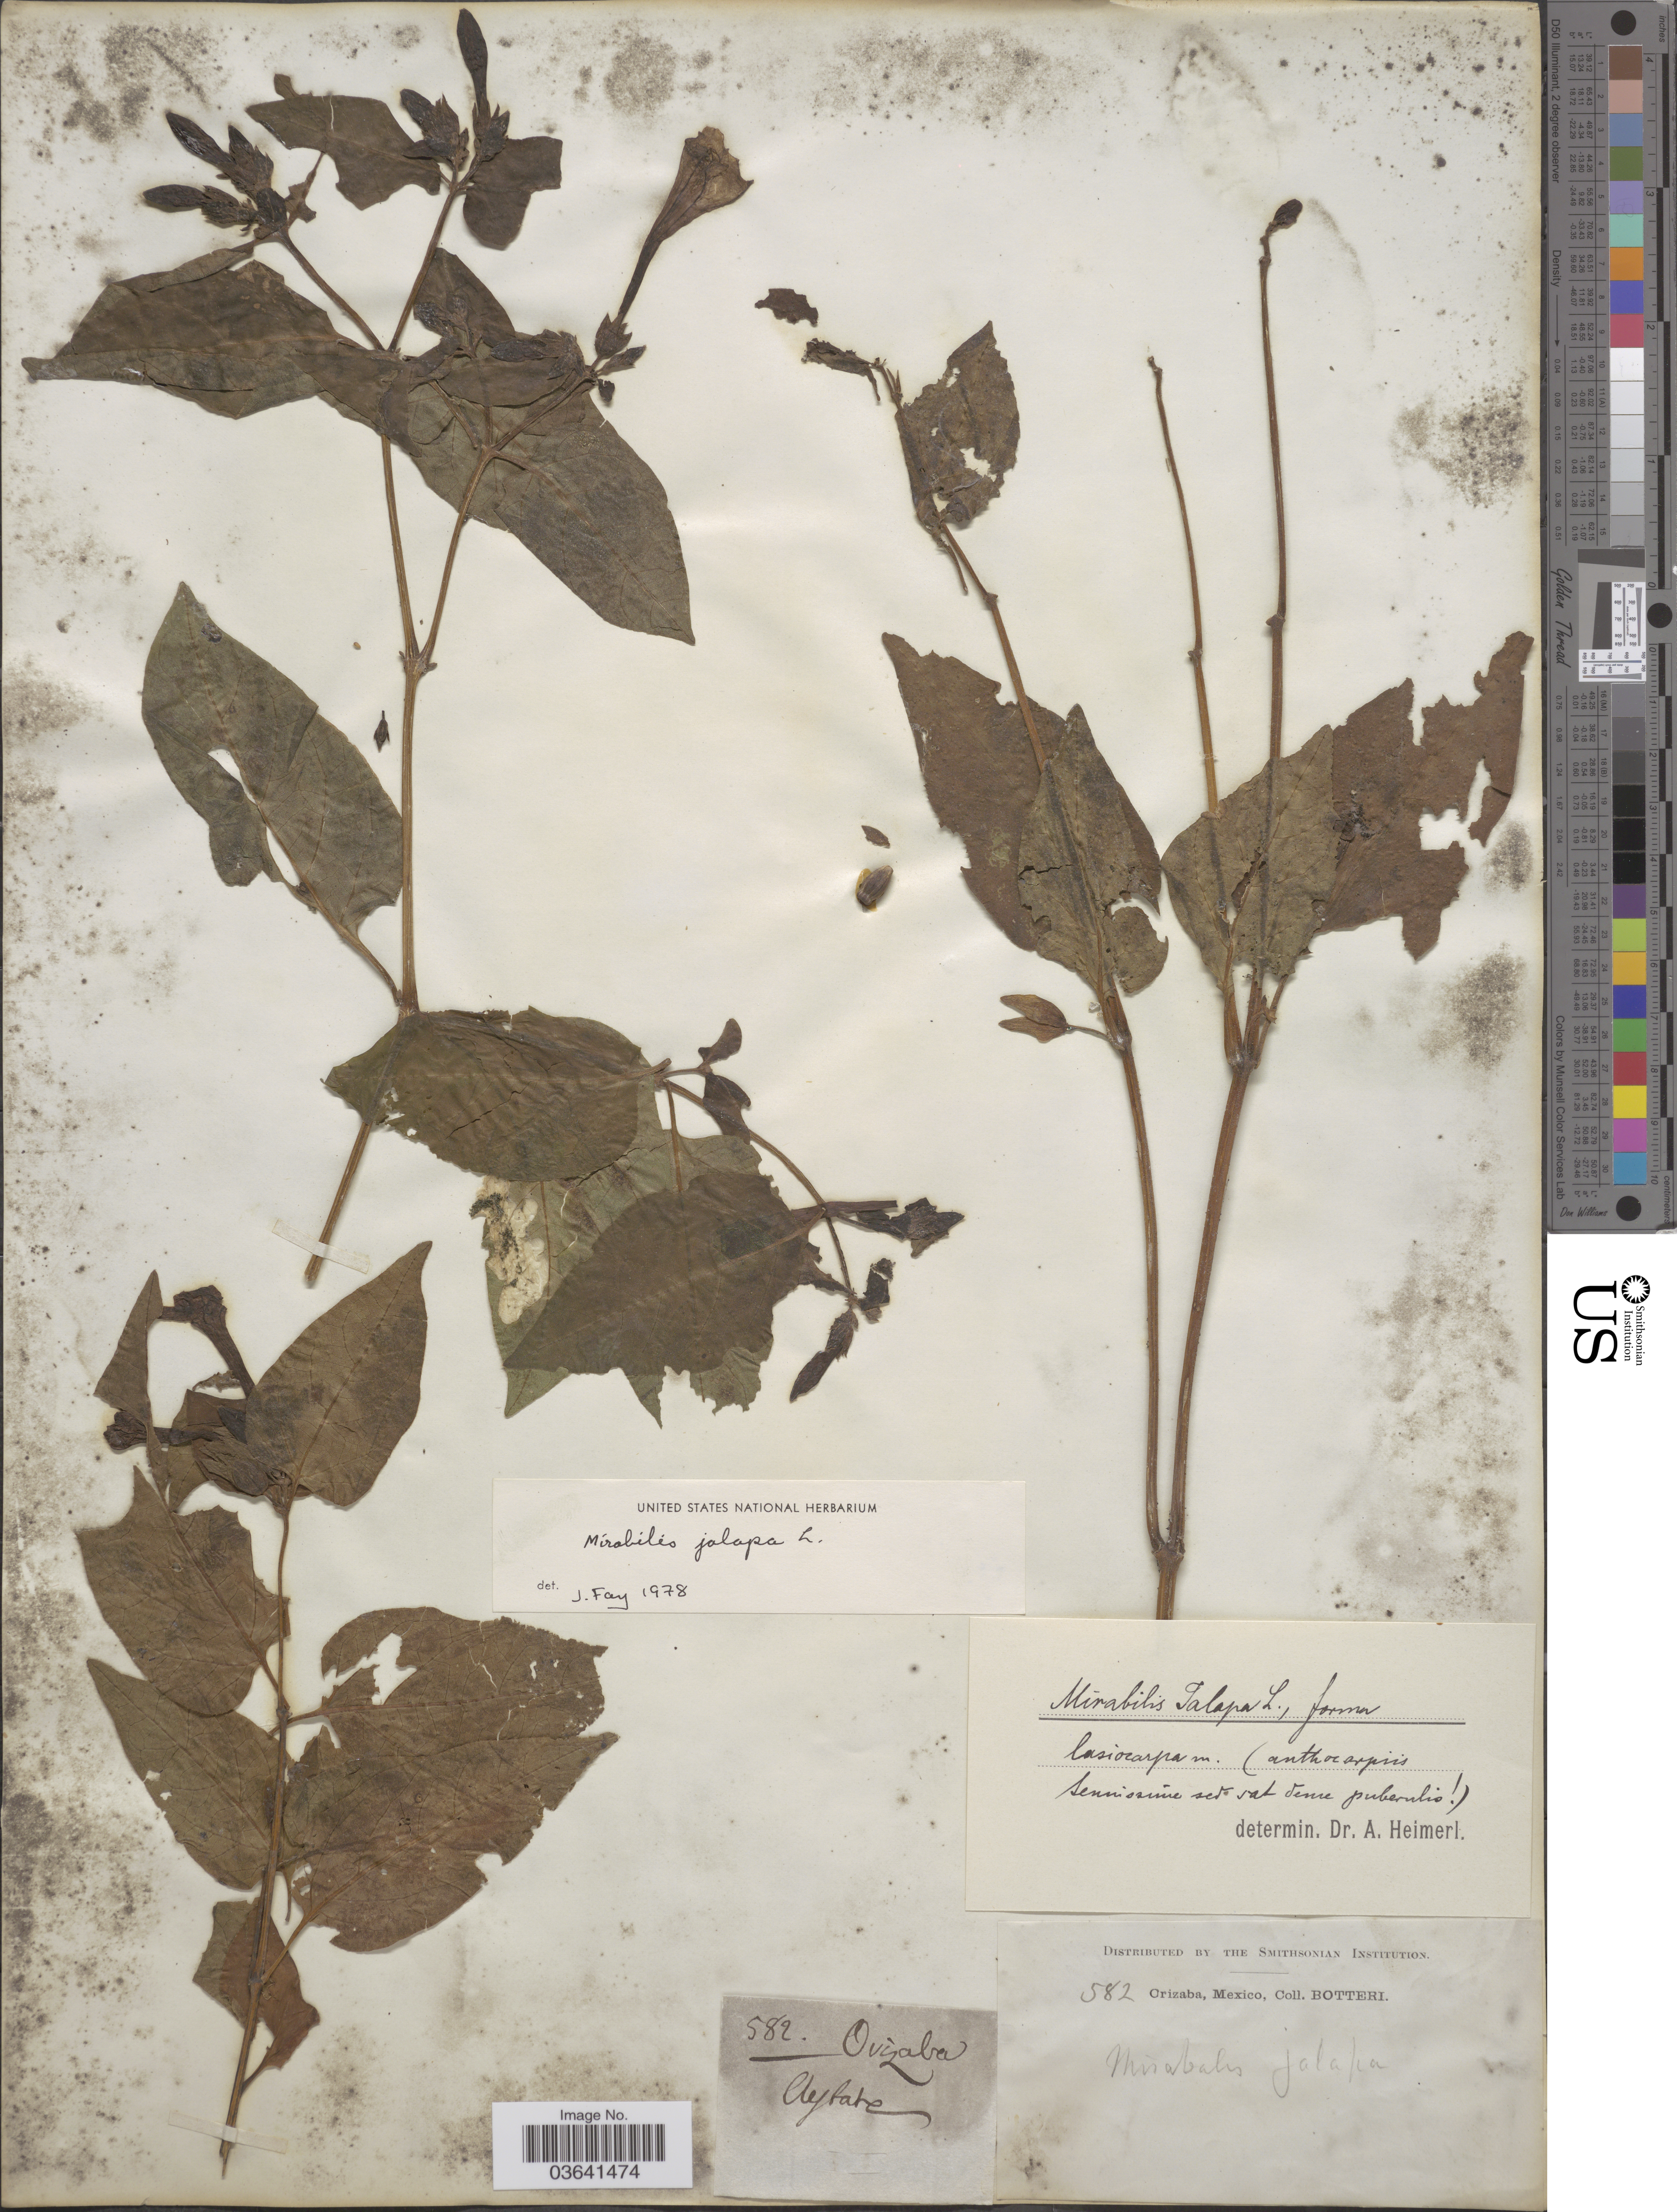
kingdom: Plantae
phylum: Tracheophyta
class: Magnoliopsida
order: Caryophyllales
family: Nyctaginaceae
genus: Mirabilis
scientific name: Mirabilis jalapa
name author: L.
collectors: -. Botteri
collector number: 582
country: Mexico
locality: Orizaba.